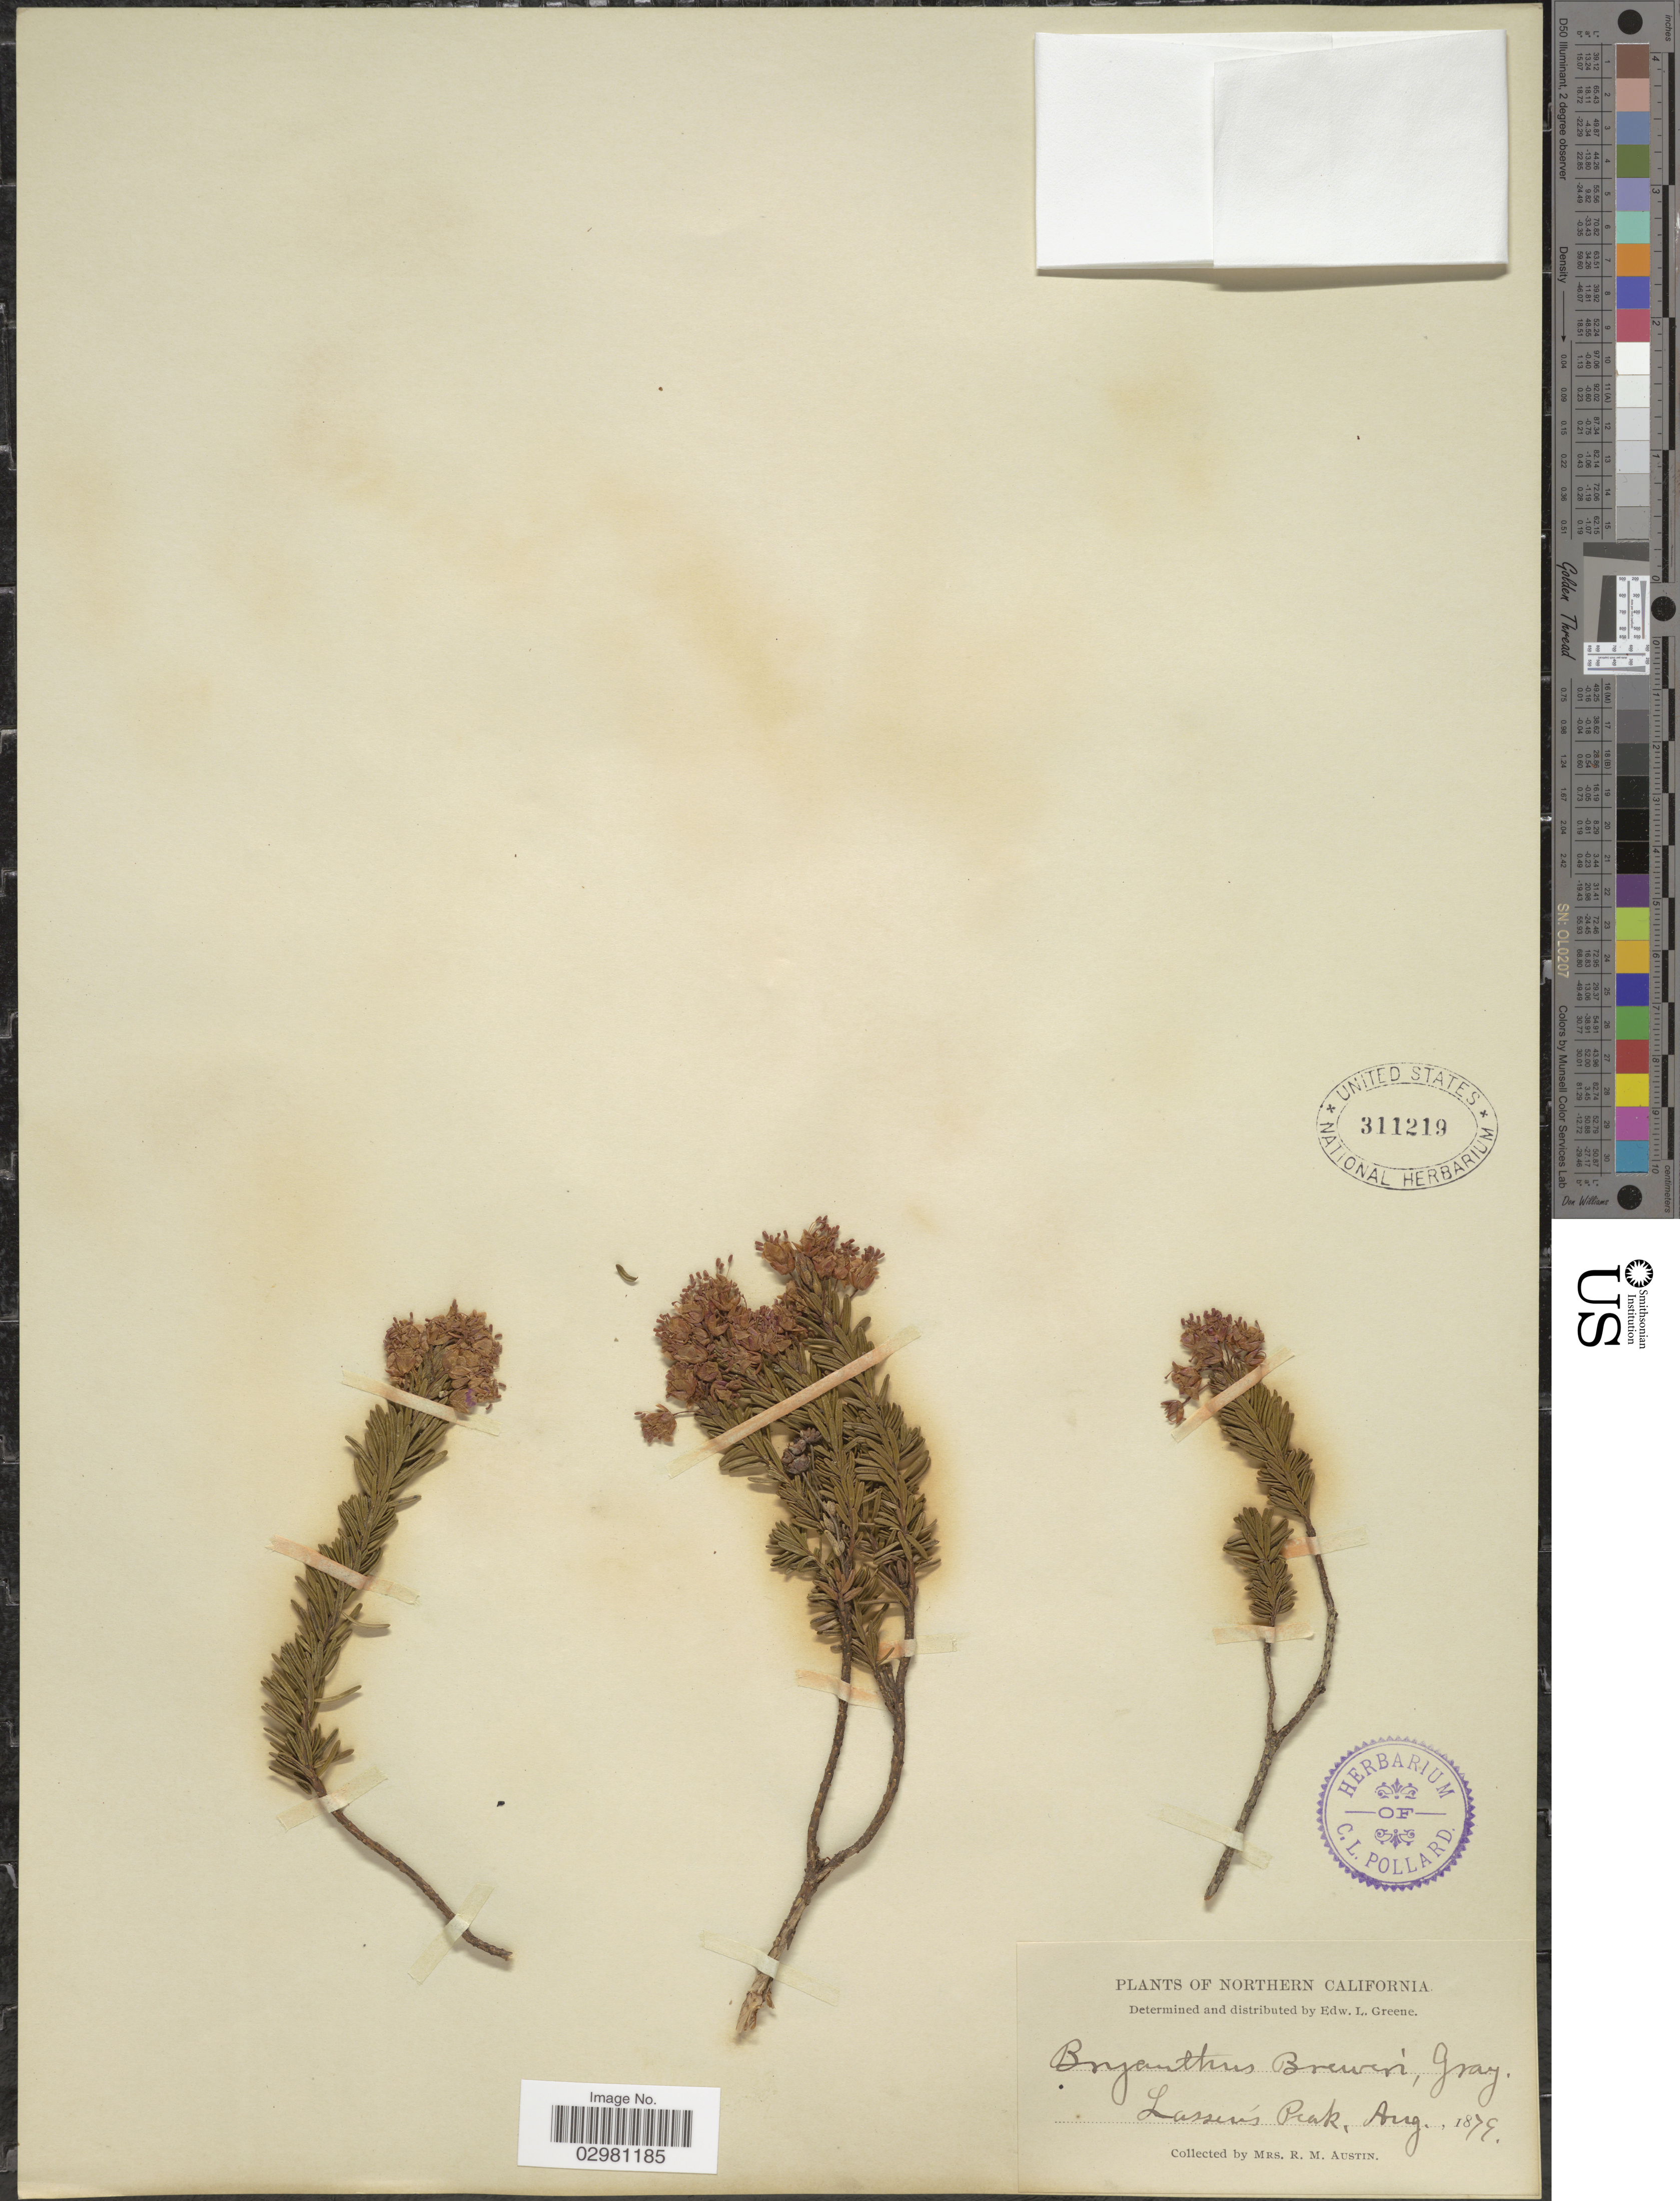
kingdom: Plantae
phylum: Tracheophyta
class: Magnoliopsida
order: Ericales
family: Ericaceae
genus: Phyllodoce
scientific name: Phyllodoce breweri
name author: (A. Gray) A. Heller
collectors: R. Austin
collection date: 1879-08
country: United States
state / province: California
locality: Northern California. Lassen's Peak.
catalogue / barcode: US 311219